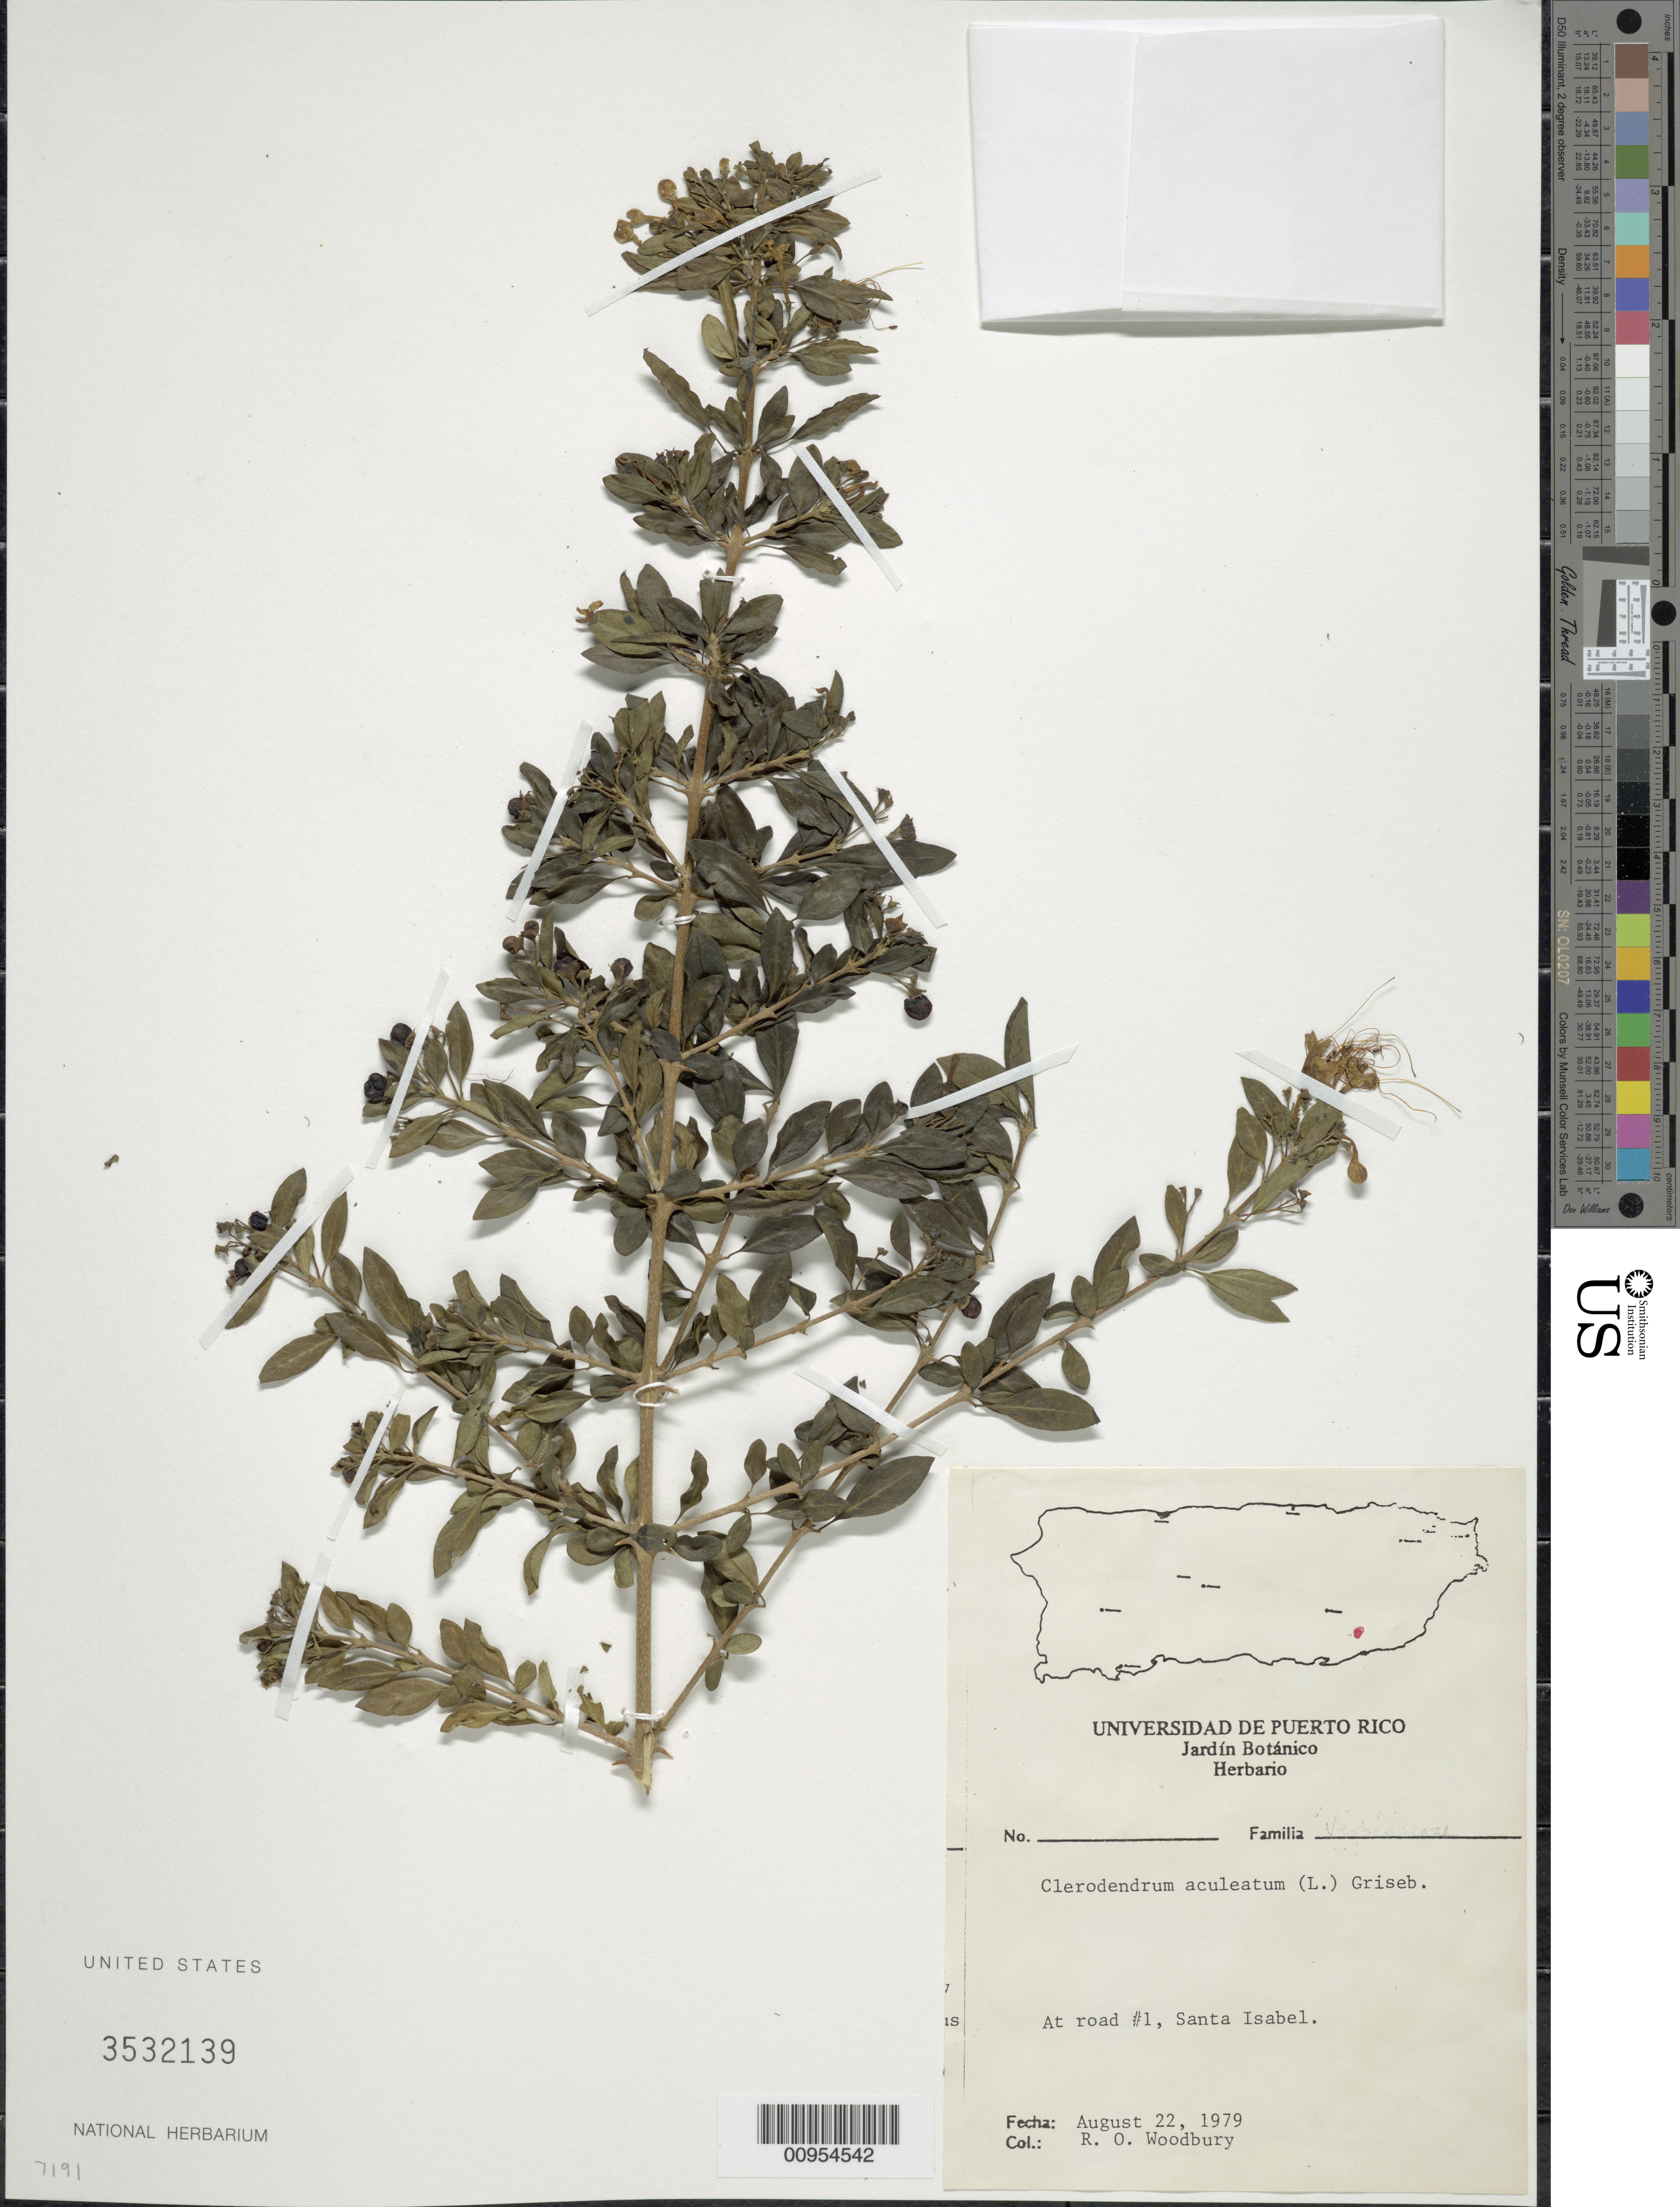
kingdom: Plantae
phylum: Tracheophyta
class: Magnoliopsida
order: Lamiales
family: Lamiaceae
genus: Clerodendrum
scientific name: Clerodendrum aculeatum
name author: (L.) Schltdl.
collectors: R. O. Woodbury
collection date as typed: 22 Aug 1979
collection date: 1979-08-22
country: Puerto Rico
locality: Santa Isabel, at road #1.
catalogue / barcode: US 3532139